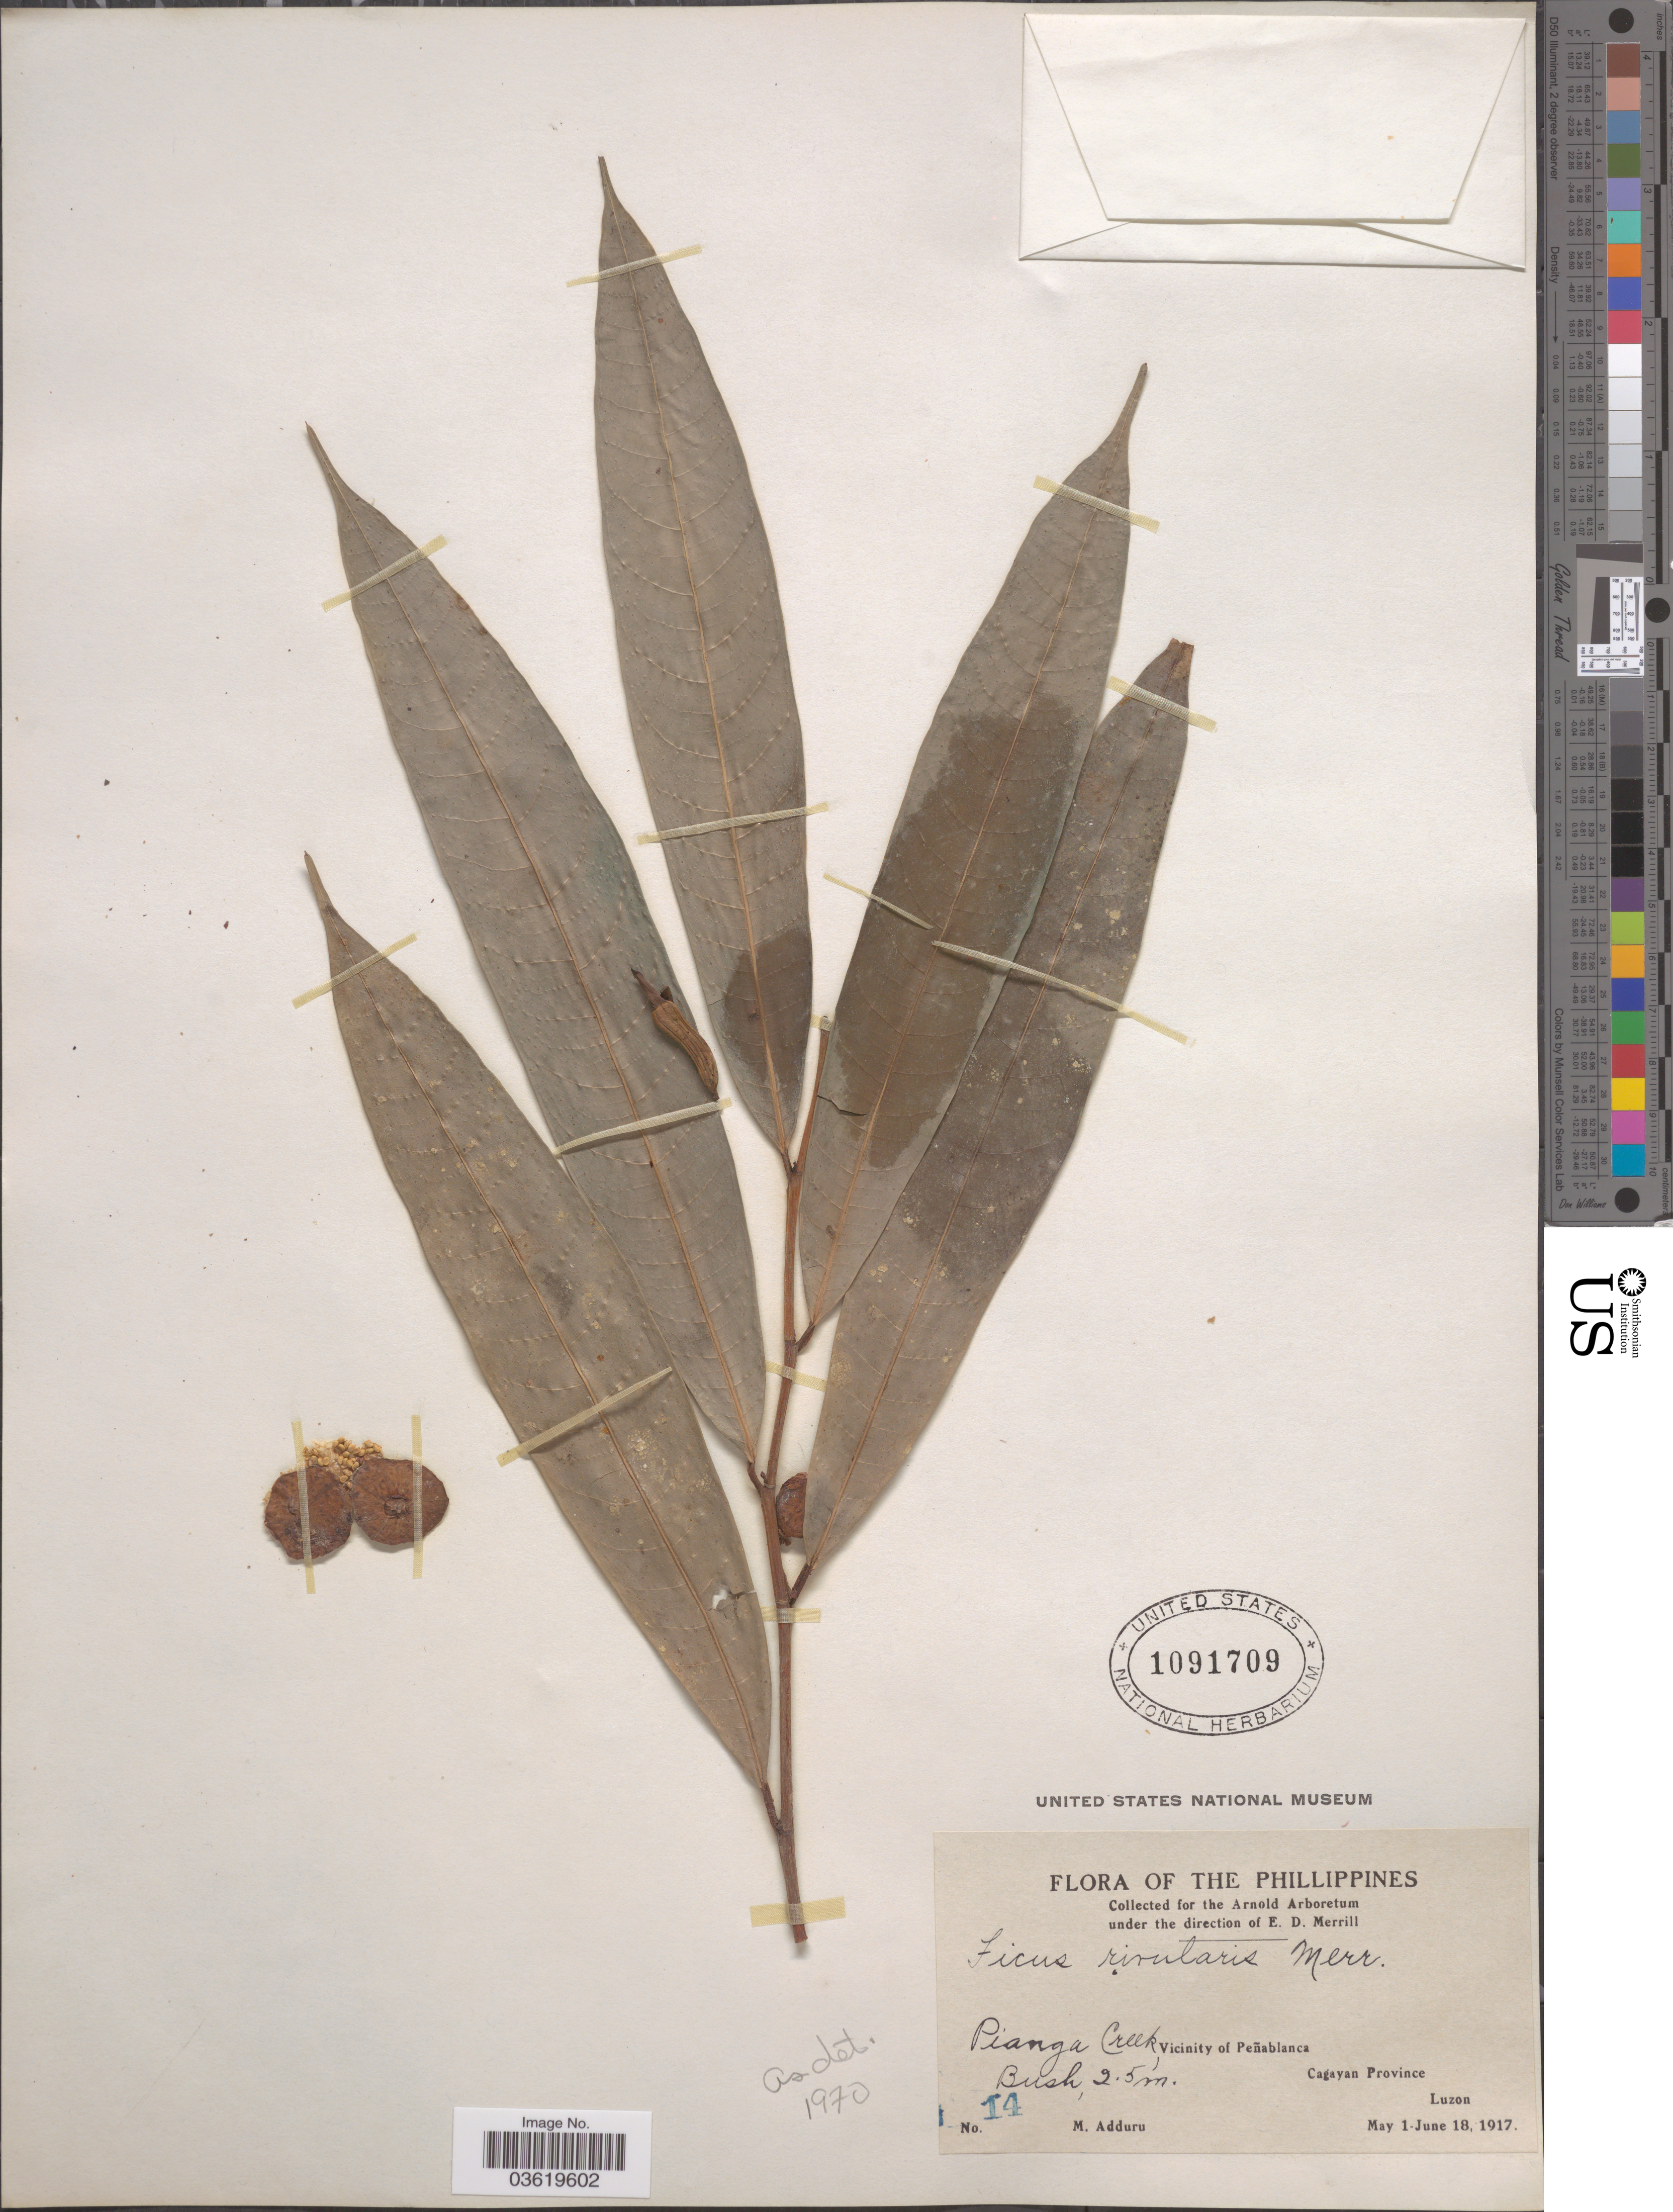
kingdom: Plantae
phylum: Tracheophyta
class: Magnoliopsida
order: Rosales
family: Moraceae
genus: Ficus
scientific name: Ficus rivularis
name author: Merr.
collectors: M. Adduru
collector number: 14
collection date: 1917-05-01/1917-06-18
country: Philippines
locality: Pianga Creek, Vicinity of Peñablanca. Cagayan Province. Luzon.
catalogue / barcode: US 1091709